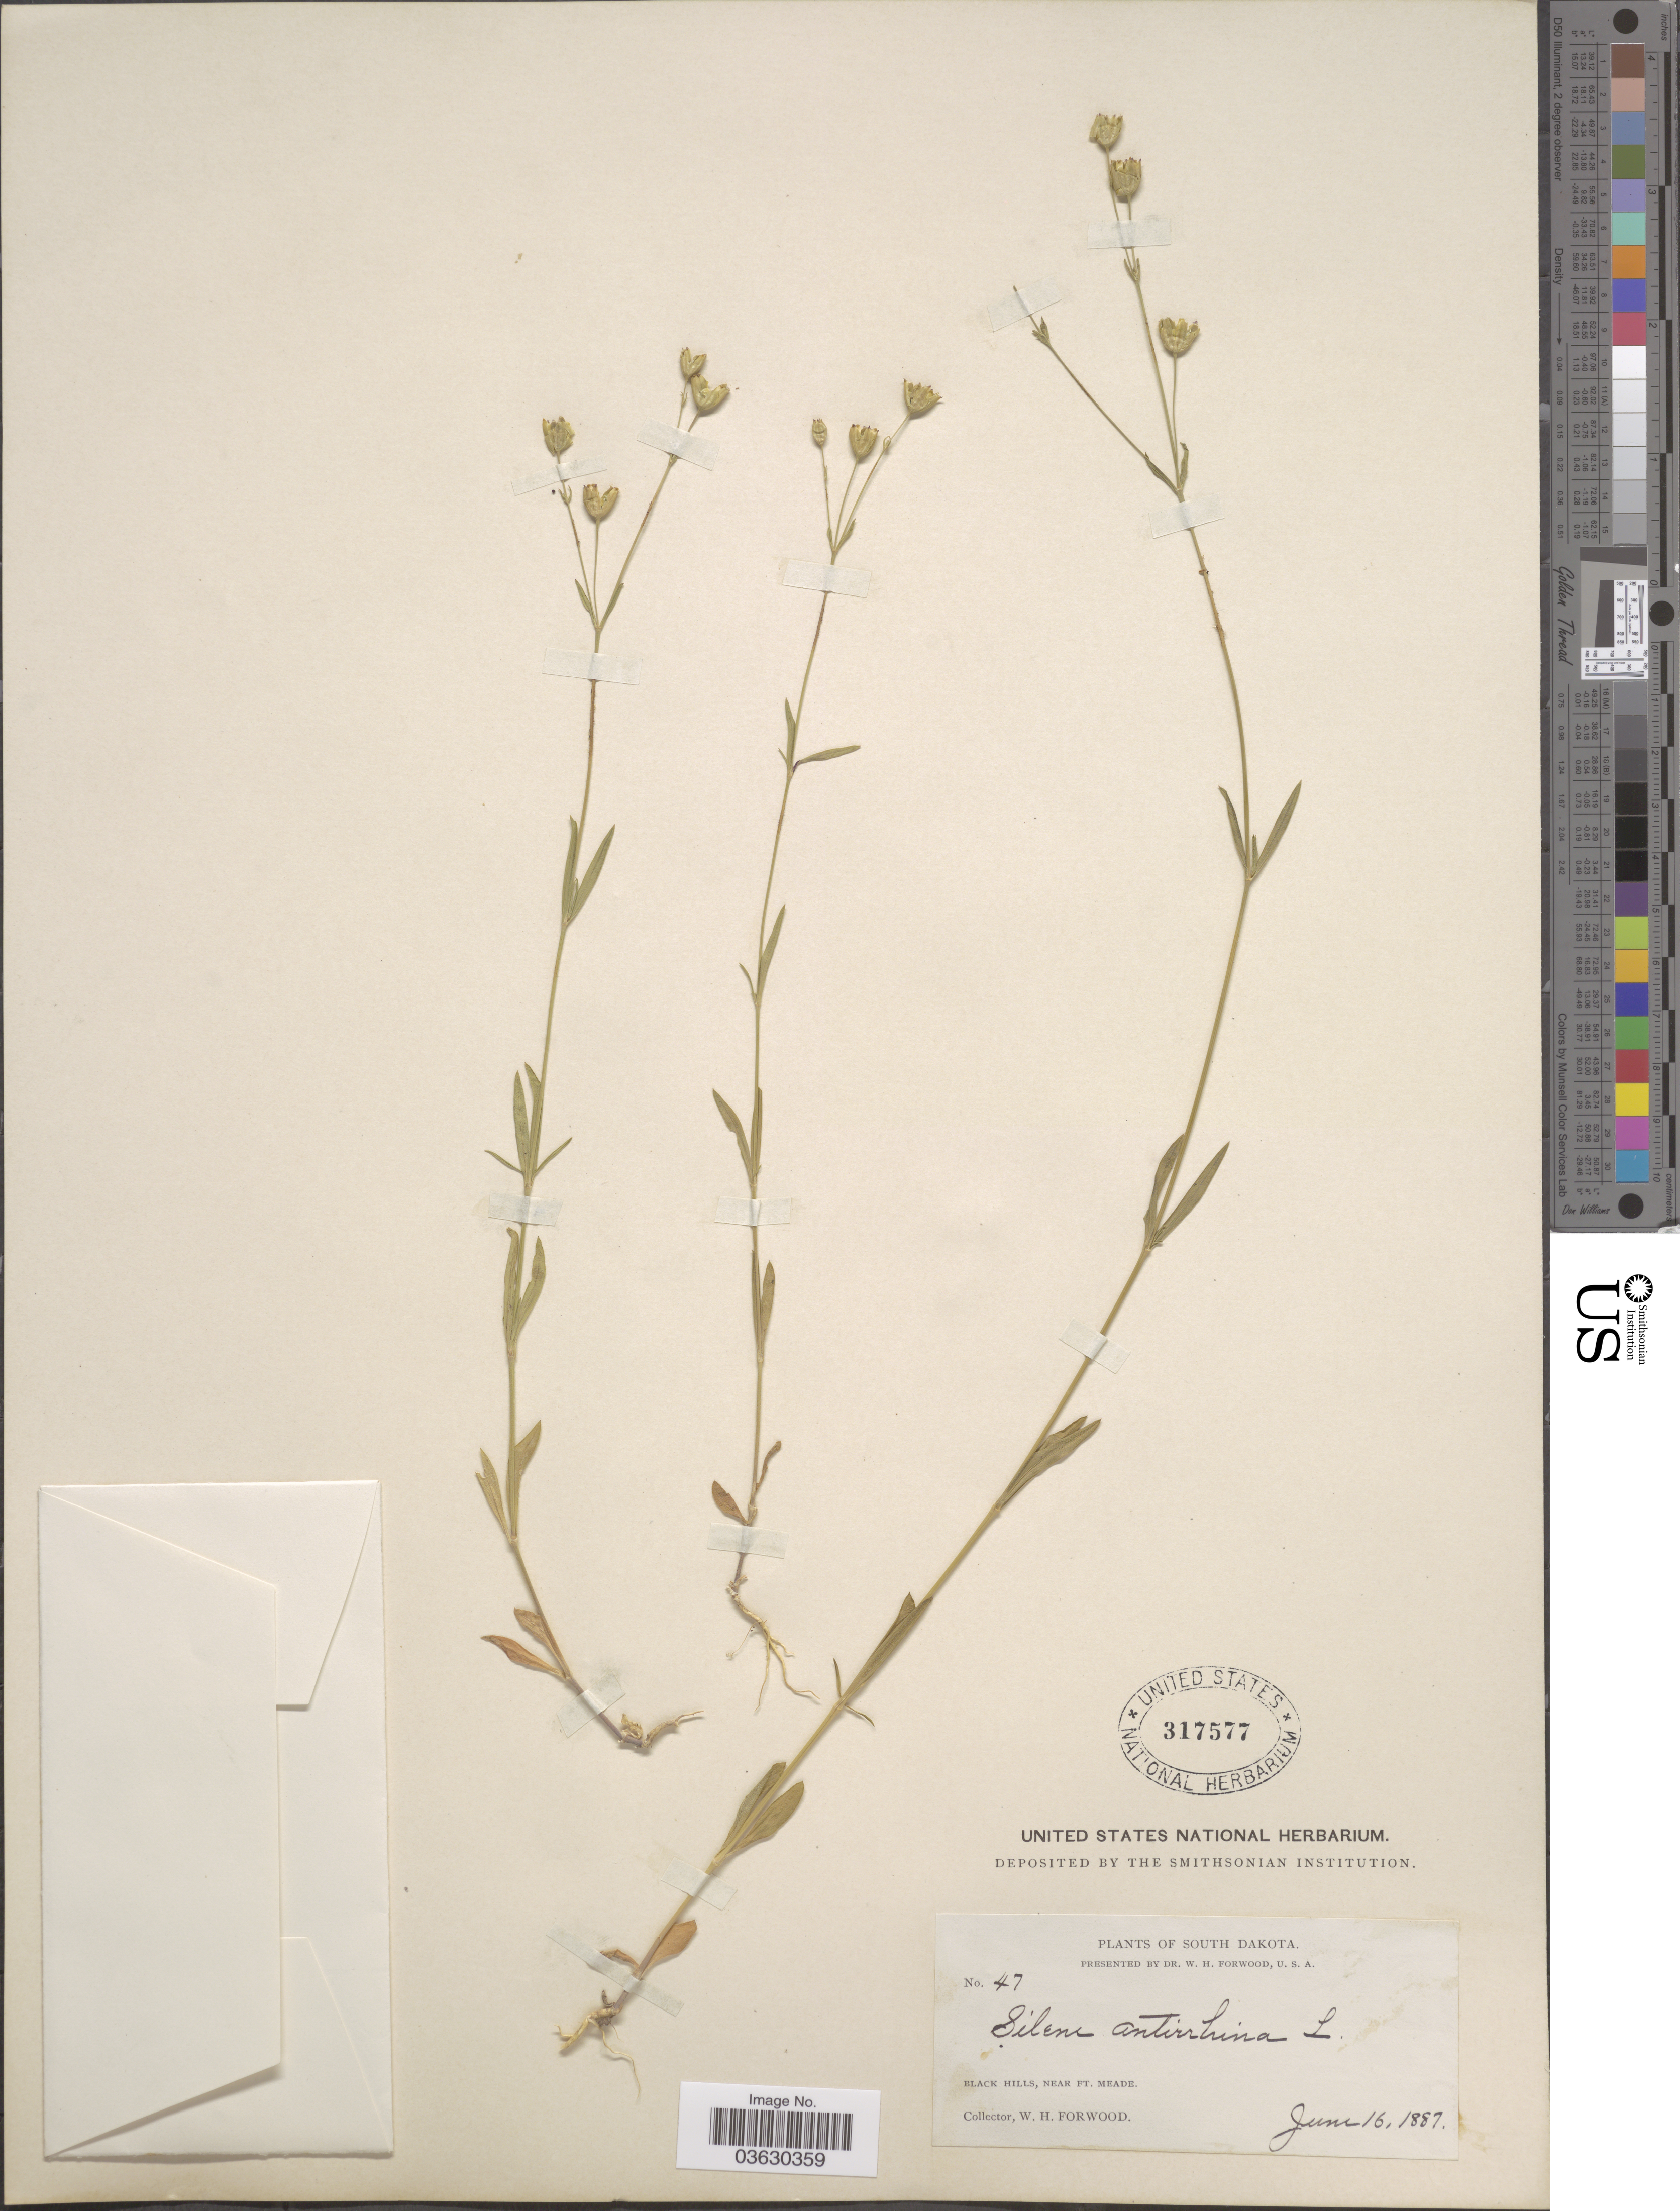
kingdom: Plantae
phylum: Tracheophyta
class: Magnoliopsida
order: Caryophyllales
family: Caryophyllaceae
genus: Silene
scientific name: Silene antirrhina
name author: L.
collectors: W. Forwood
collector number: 47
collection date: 1887-06-16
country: United States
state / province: South Dakota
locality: Black Hills, near Ft. Meade.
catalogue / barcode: US 317577